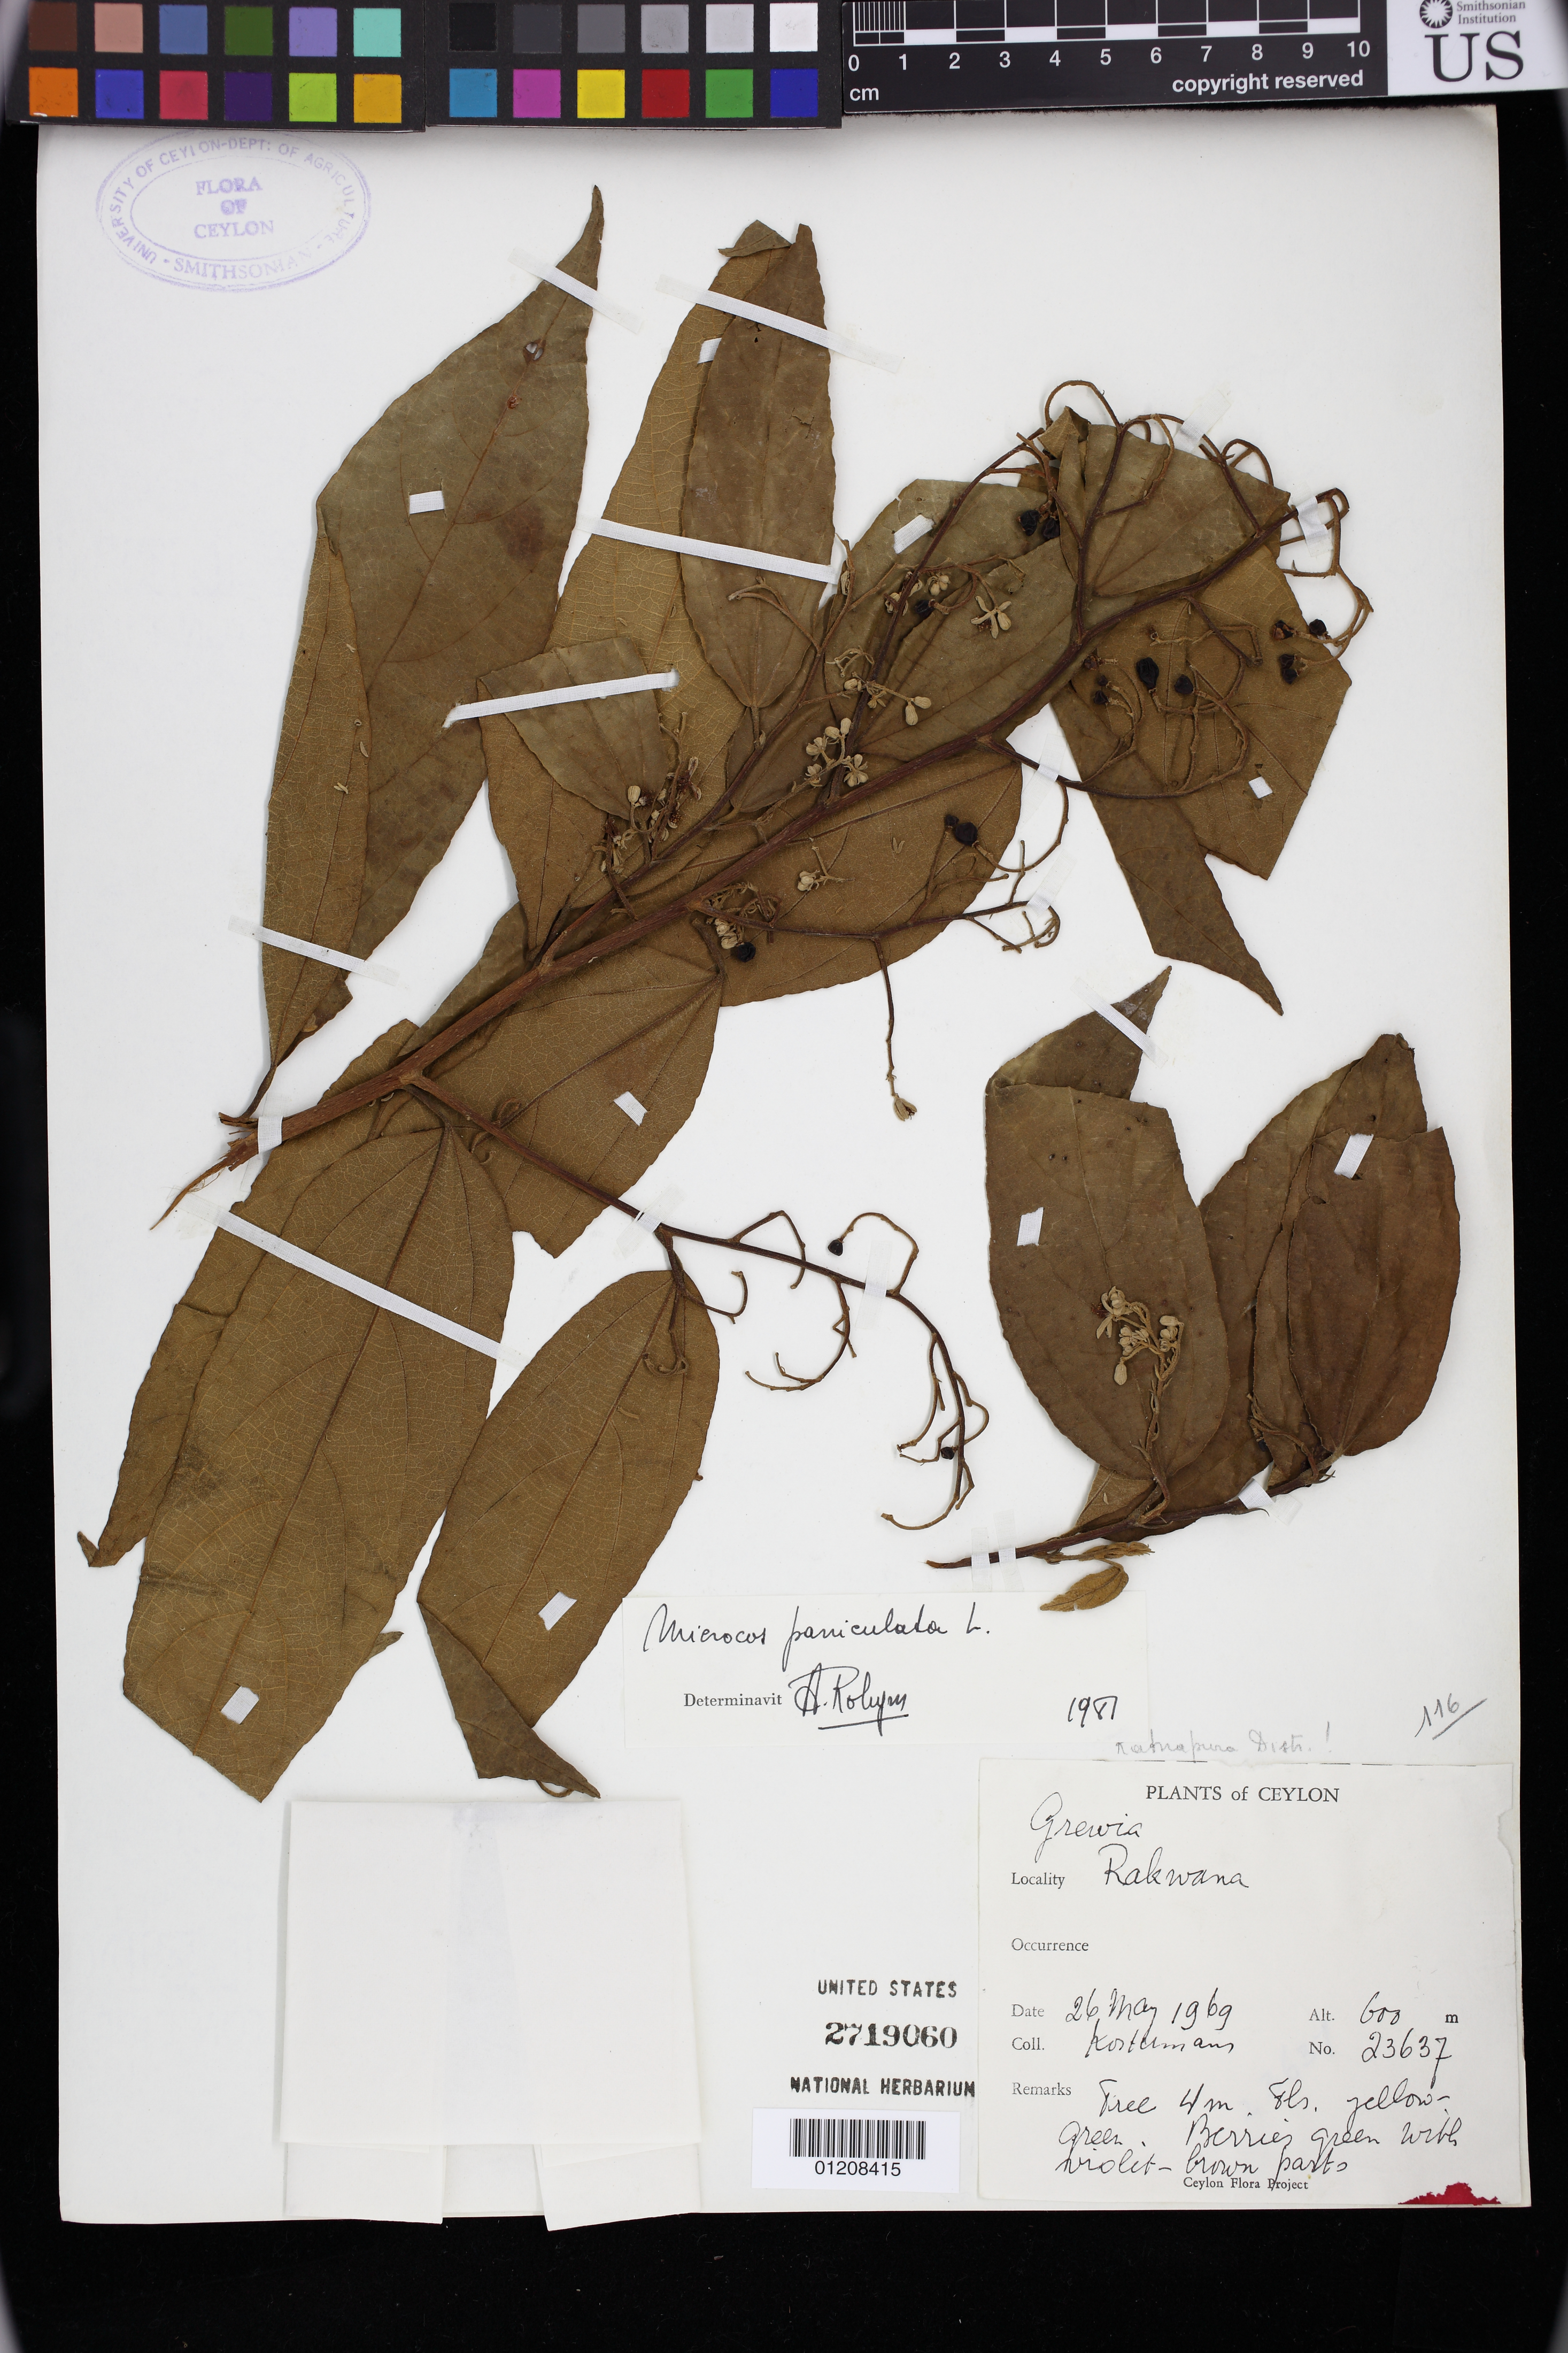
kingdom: Plantae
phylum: Tracheophyta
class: Magnoliopsida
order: Malvales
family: Malvaceae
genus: Microcos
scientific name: Microcos paniculata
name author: L.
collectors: Kostermans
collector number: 23637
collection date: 1969-05-26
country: Sri Lanka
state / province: Sabaragamuwa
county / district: Ratnapura District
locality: Rakwana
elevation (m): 600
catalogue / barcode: US 2719060